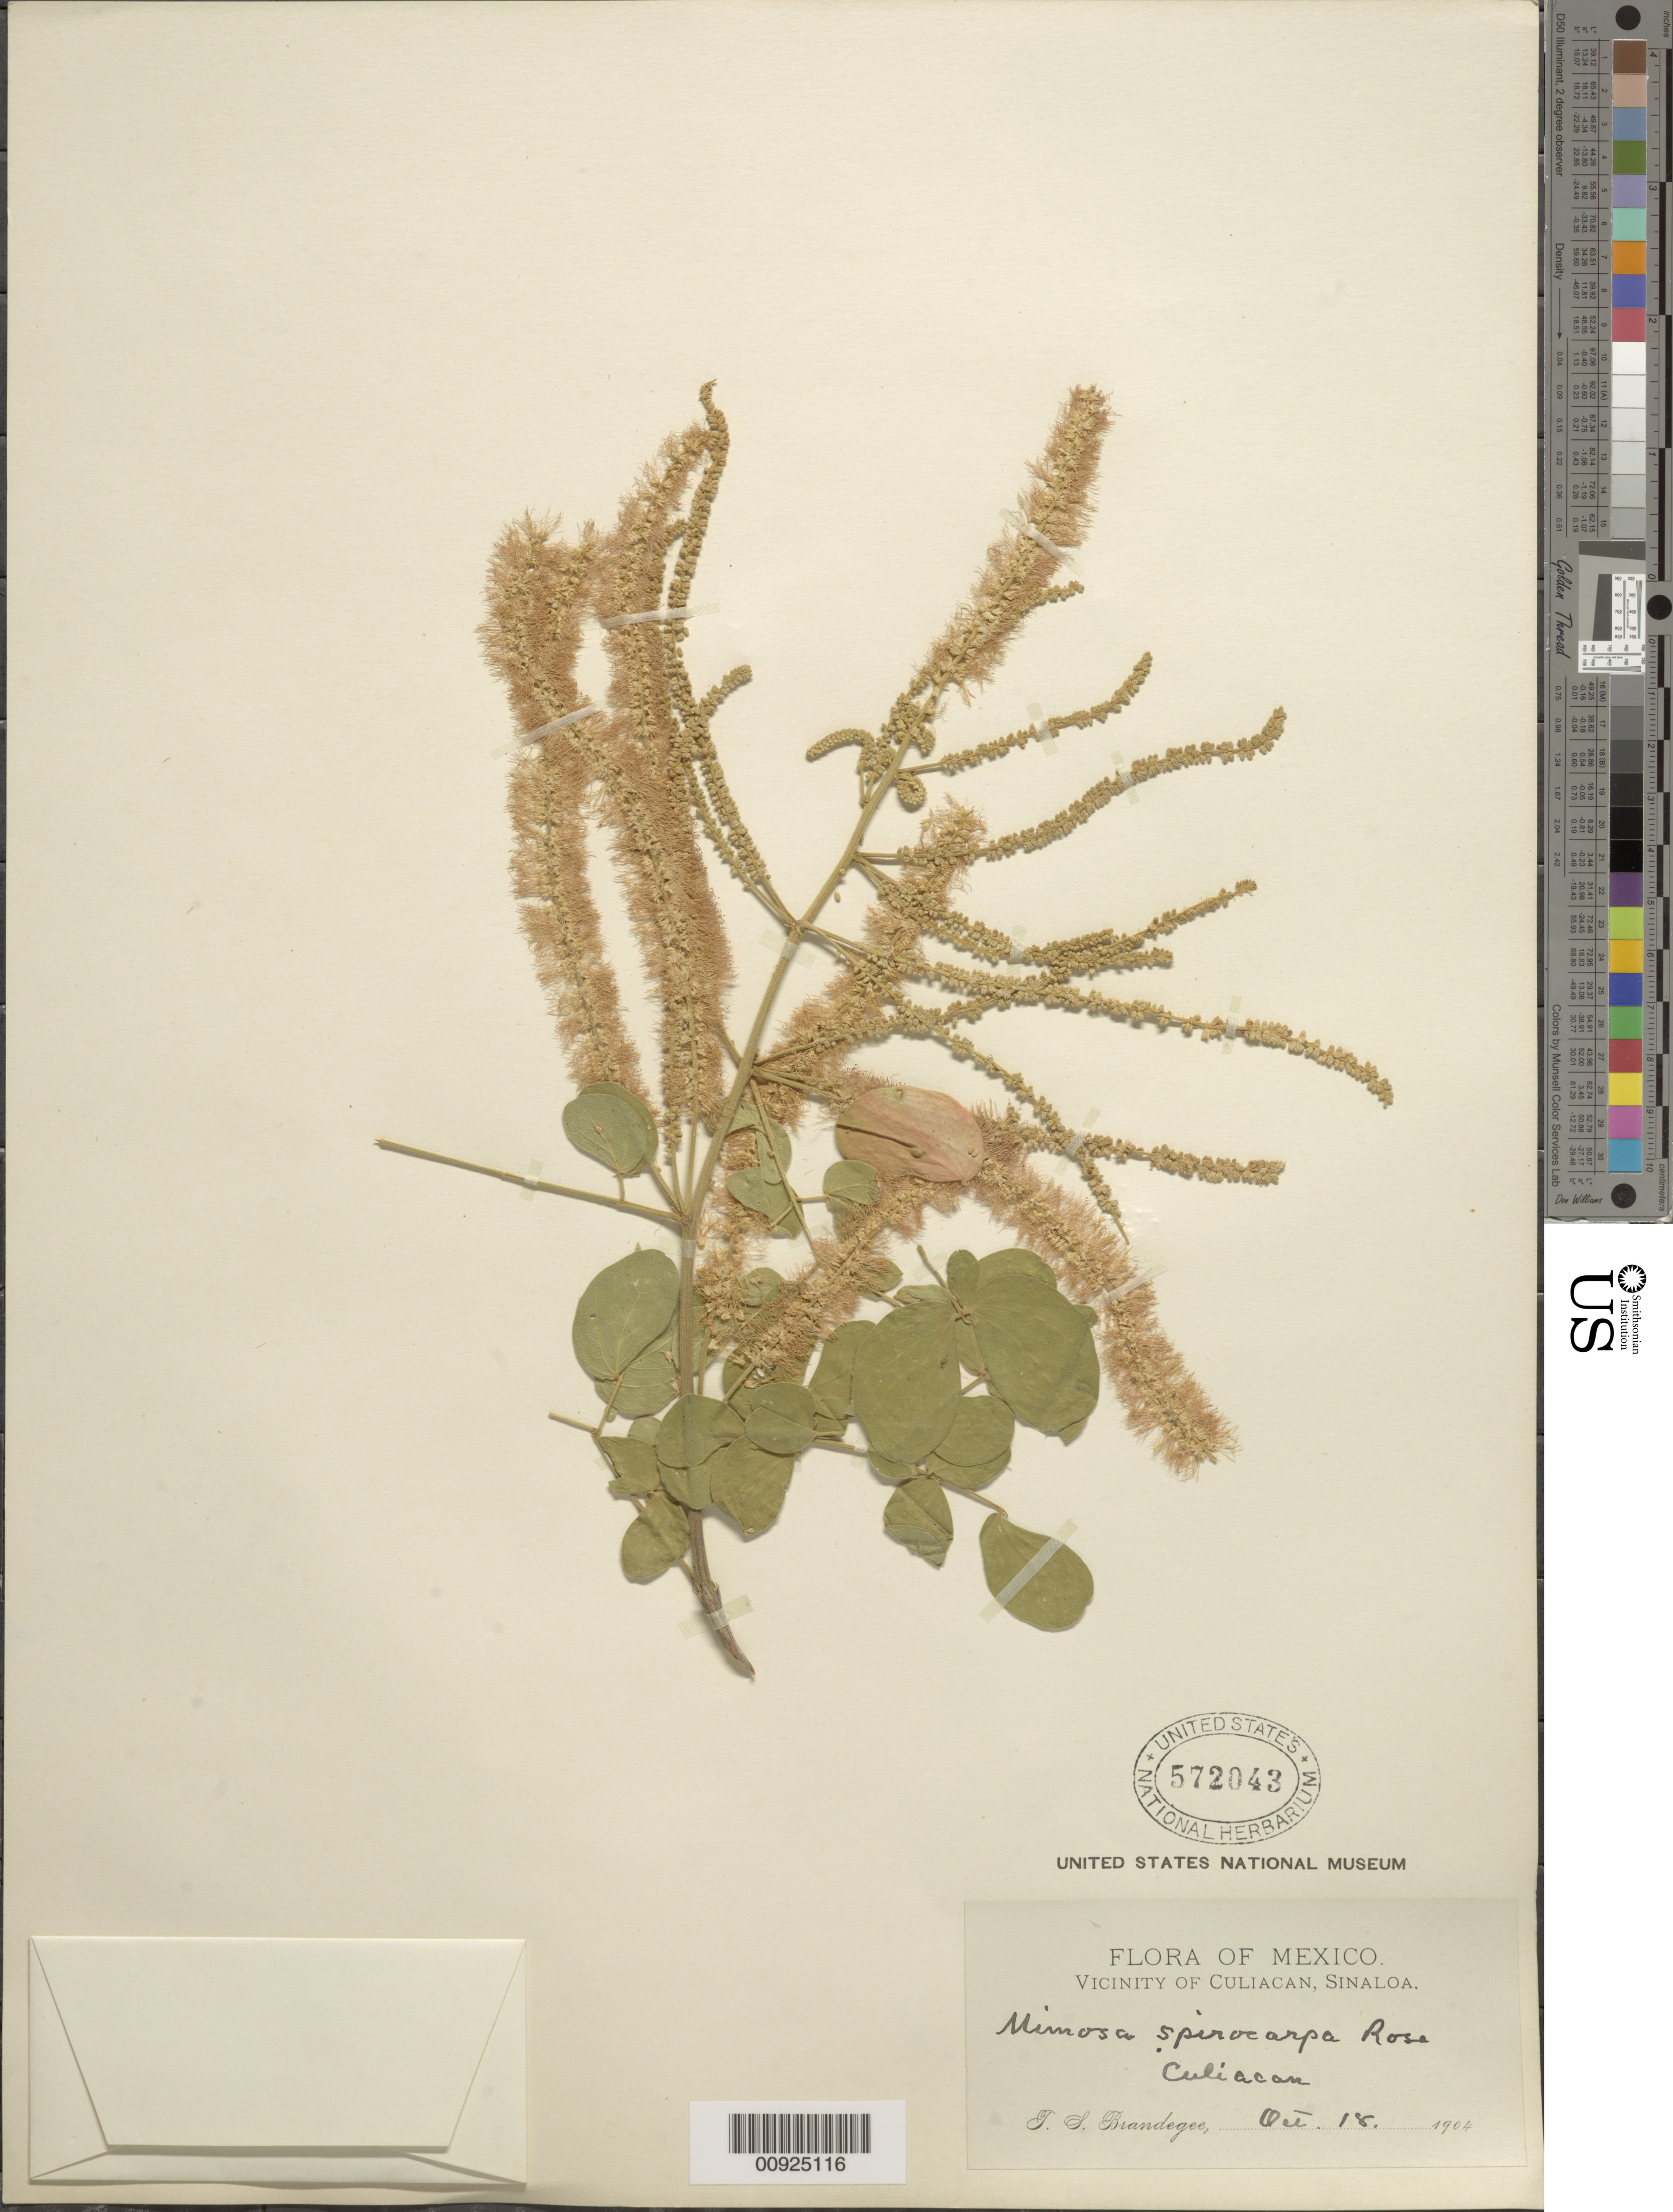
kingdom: Plantae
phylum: Tracheophyta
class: Magnoliopsida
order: Fabales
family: Fabaceae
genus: Mimosa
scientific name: Mimosa spirocarpa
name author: Rose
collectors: T. S. Brandegee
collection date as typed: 18 Oct 1904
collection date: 1904-10-18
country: Mexico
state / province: Sinaloa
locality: Culiacan, Sinaloa.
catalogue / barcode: US 572043